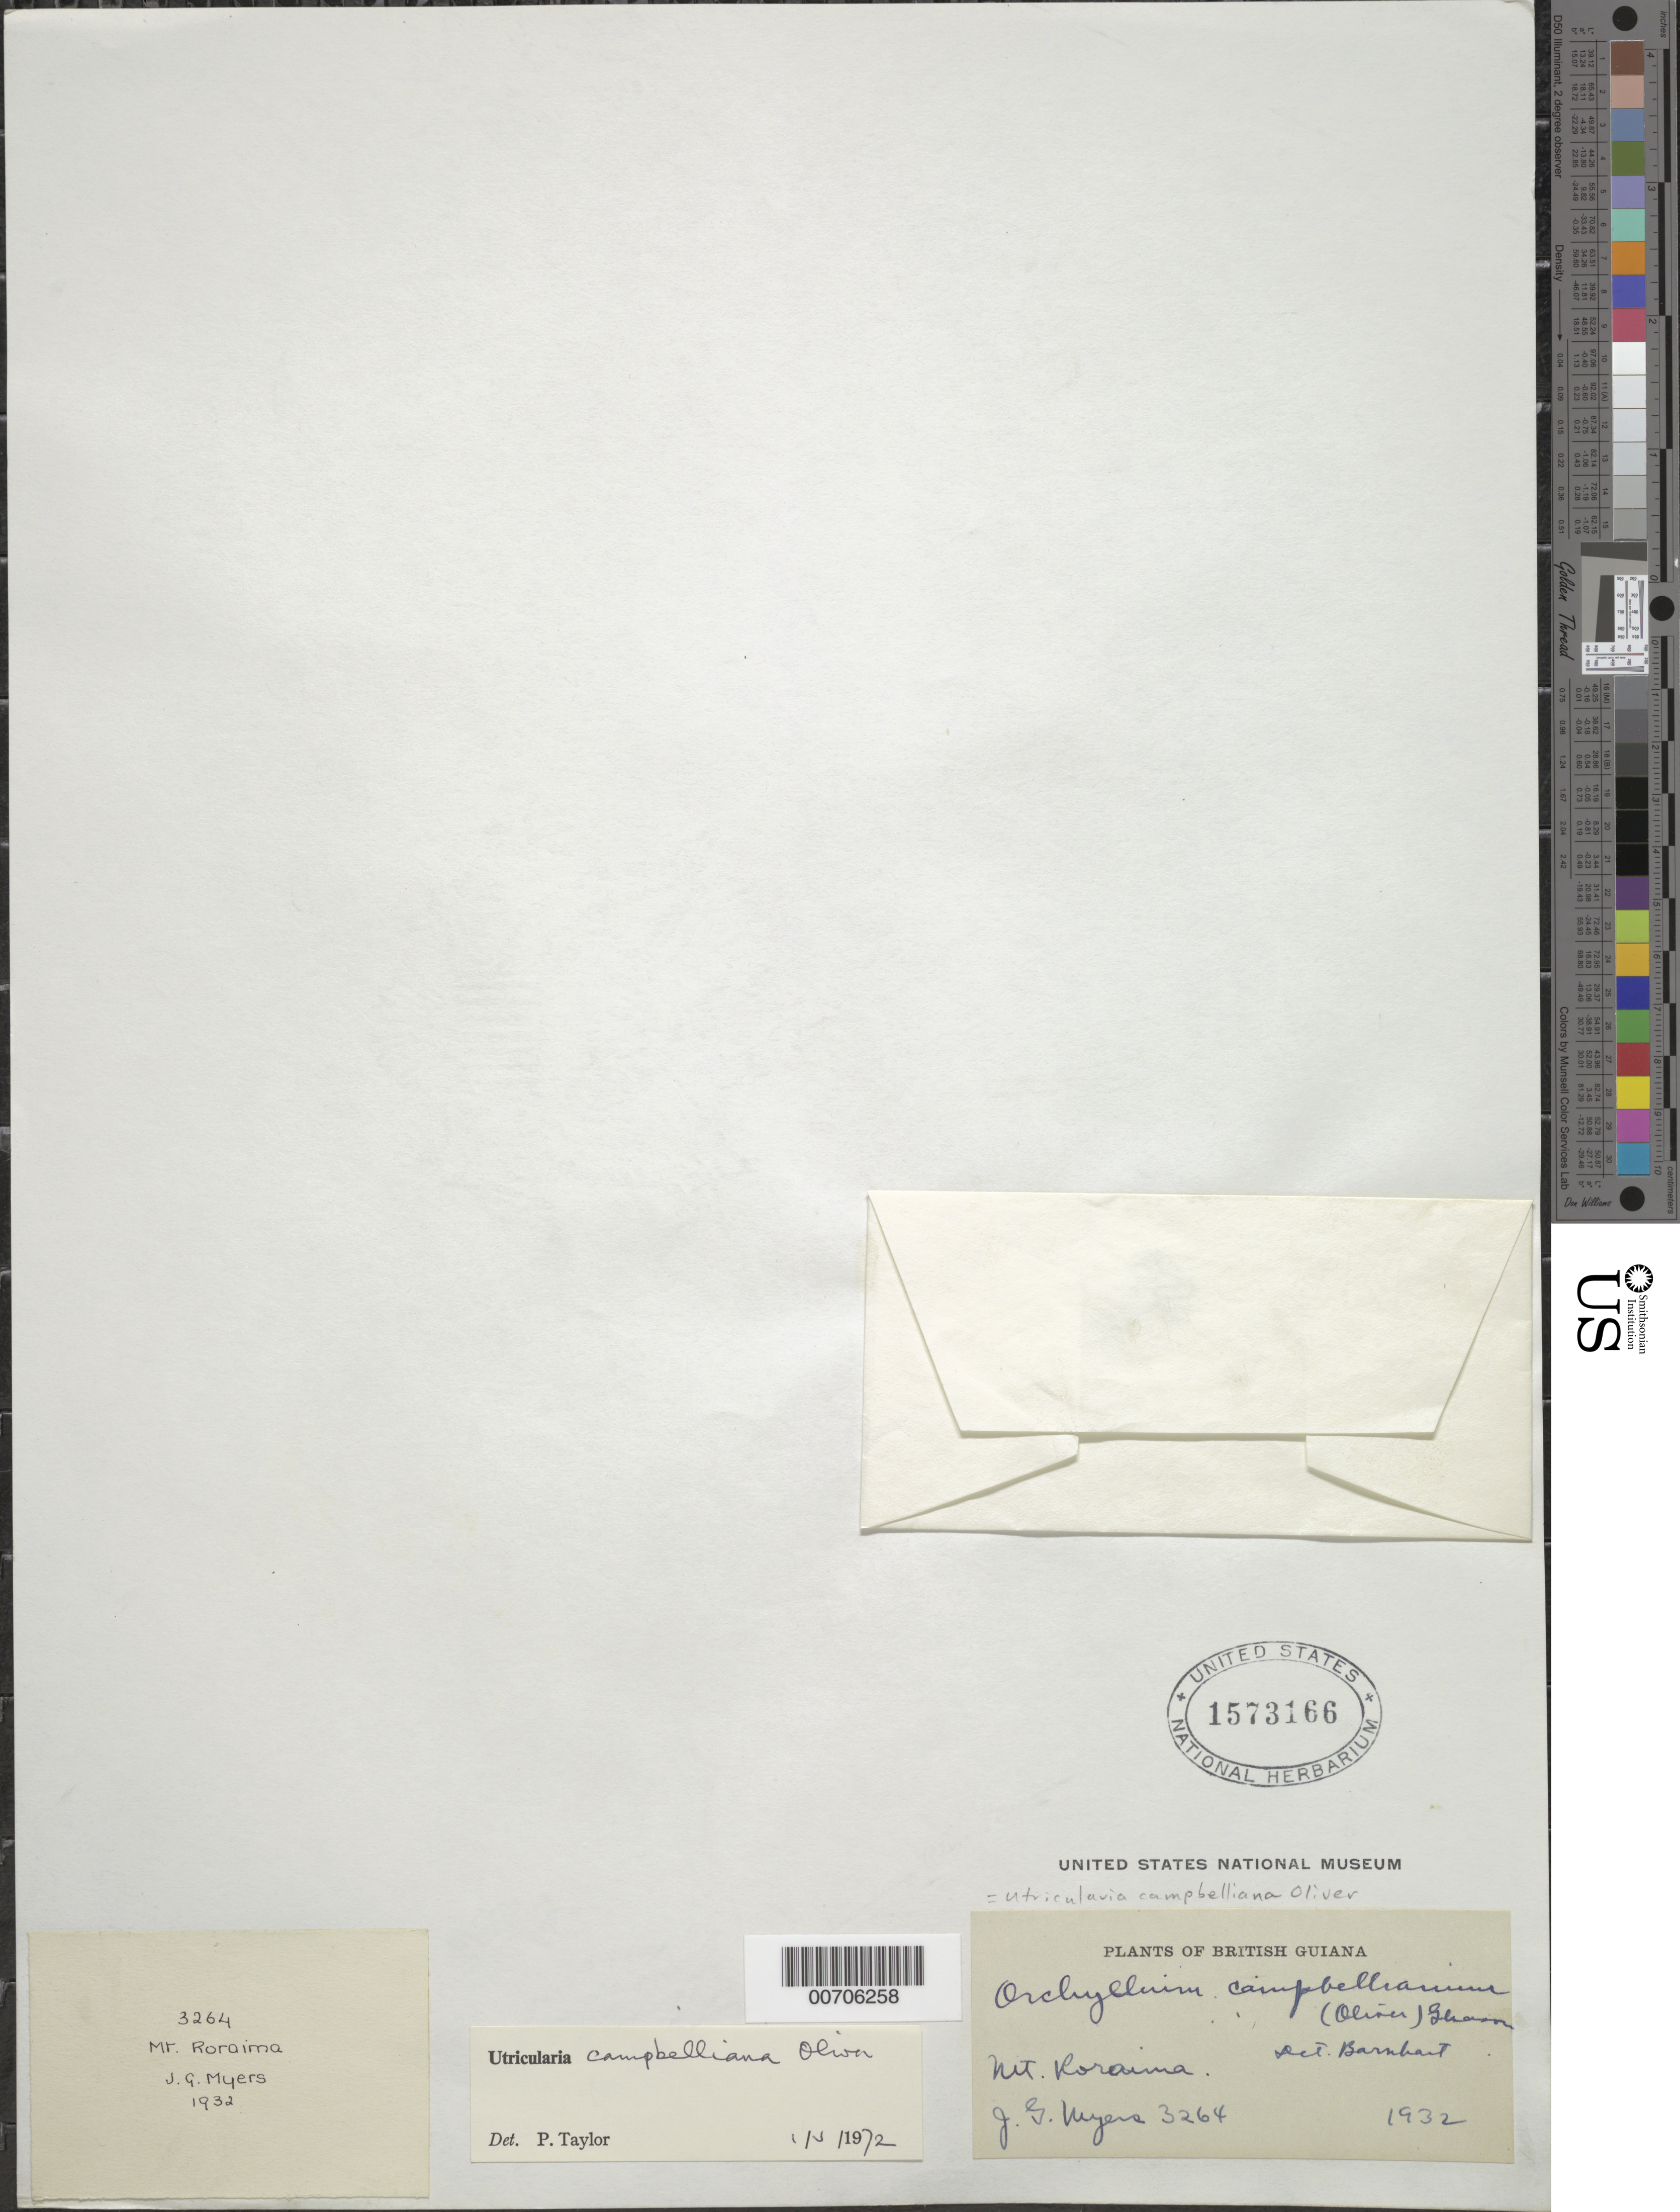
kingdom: Plantae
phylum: Tracheophyta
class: Magnoliopsida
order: Lamiales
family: Lentibulariaceae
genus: Utricularia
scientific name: Utricularia campbelliana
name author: Oliv.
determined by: Taylor, P.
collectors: J. Myers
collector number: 3264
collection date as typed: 1932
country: Guyana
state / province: Cuyuni-Mazaruni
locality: Mt. Roraima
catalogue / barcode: US 1573166